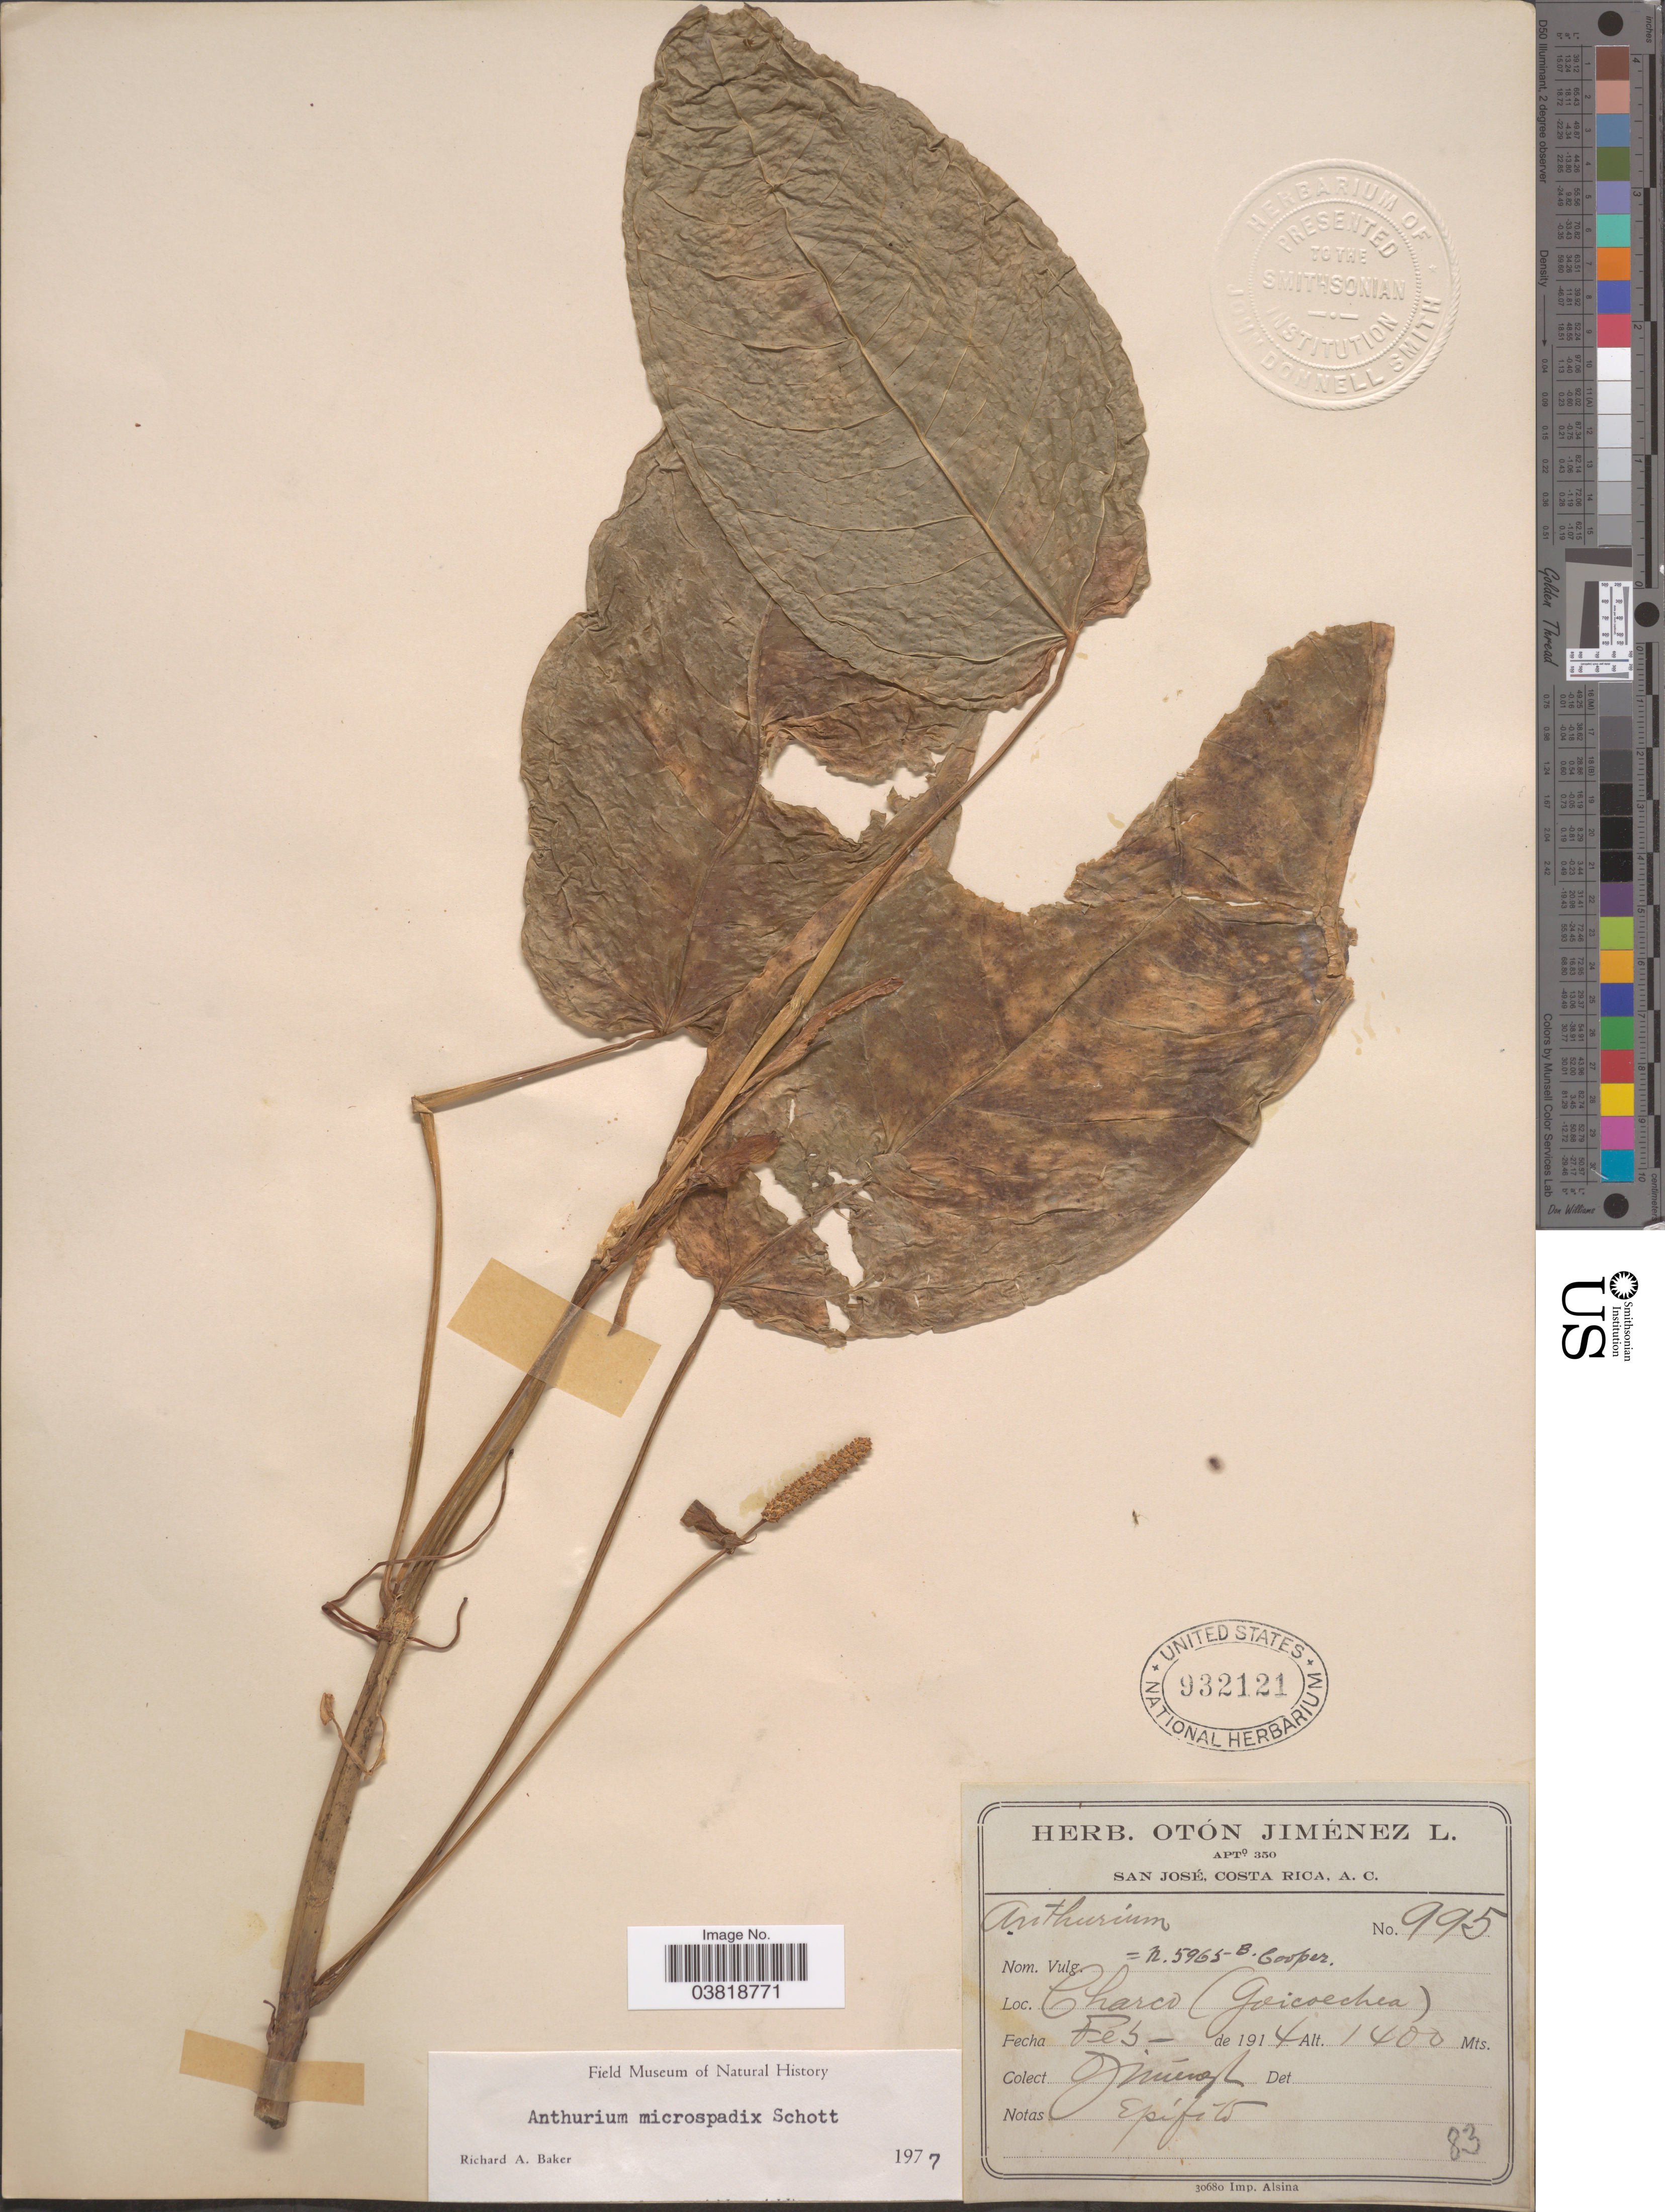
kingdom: Plantae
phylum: Tracheophyta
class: Liliopsida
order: Alismatales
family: Araceae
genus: Anthurium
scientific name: Anthurium microspadix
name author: Schott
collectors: O. Jiménez L.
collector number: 995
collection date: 1914-05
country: Costa Rica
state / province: San José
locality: Charco (Goicoechea).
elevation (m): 1400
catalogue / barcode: US 932121